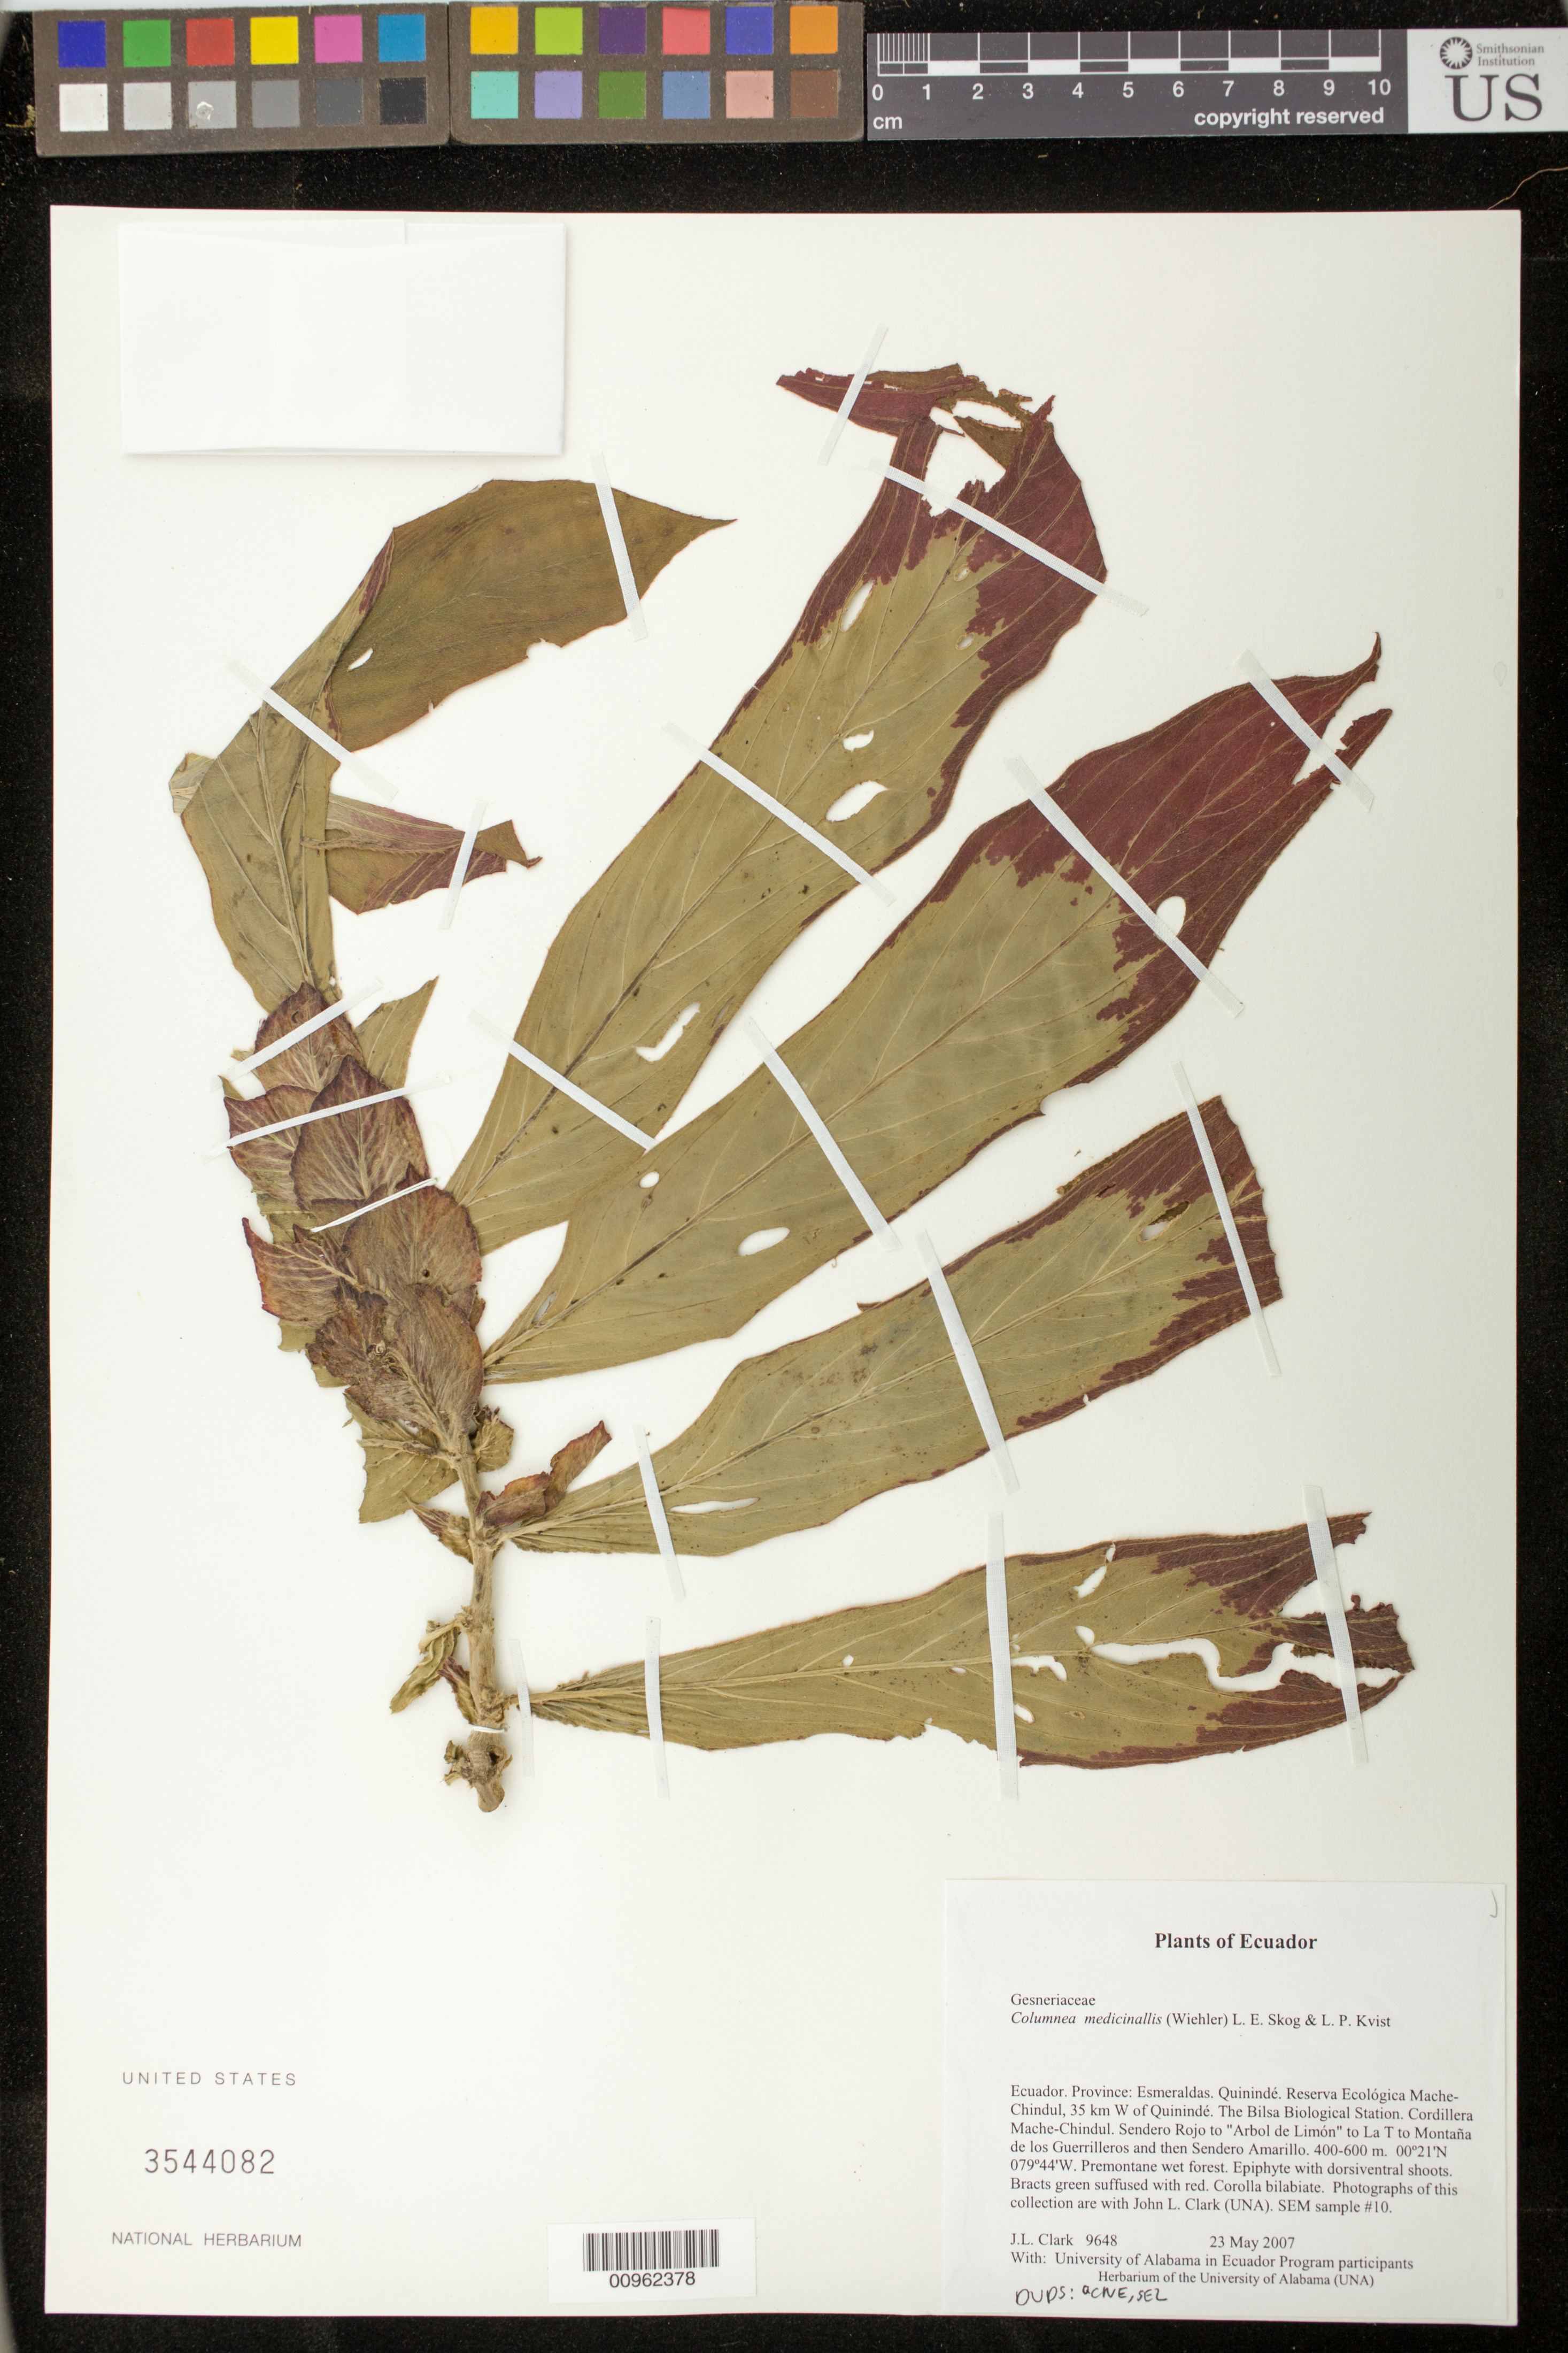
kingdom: Plantae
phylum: Tracheophyta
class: Magnoliopsida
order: Lamiales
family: Gesneriaceae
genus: Columnea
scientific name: Columnea medicinalis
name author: (Wiehler) L.E. Skog & L.P. Kvist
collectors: J. L. Clark & University of Alabama in Ecuador Program participants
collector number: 9648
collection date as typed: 23 May 2007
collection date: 2007-05-23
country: Ecuador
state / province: Esmeraldas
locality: Quinindé. Reserva Ecológica Mache-Chindul, 35 km W of Quinindé. The Bilsa Biological Station. Cordillera Mache-Chindul. Sendero Rojo to "Arbol de Limón" to La T to Montaña de los Guerrilleros and then Sendero Amarillo.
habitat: Premontane wet forest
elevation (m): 400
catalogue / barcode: US 3544082